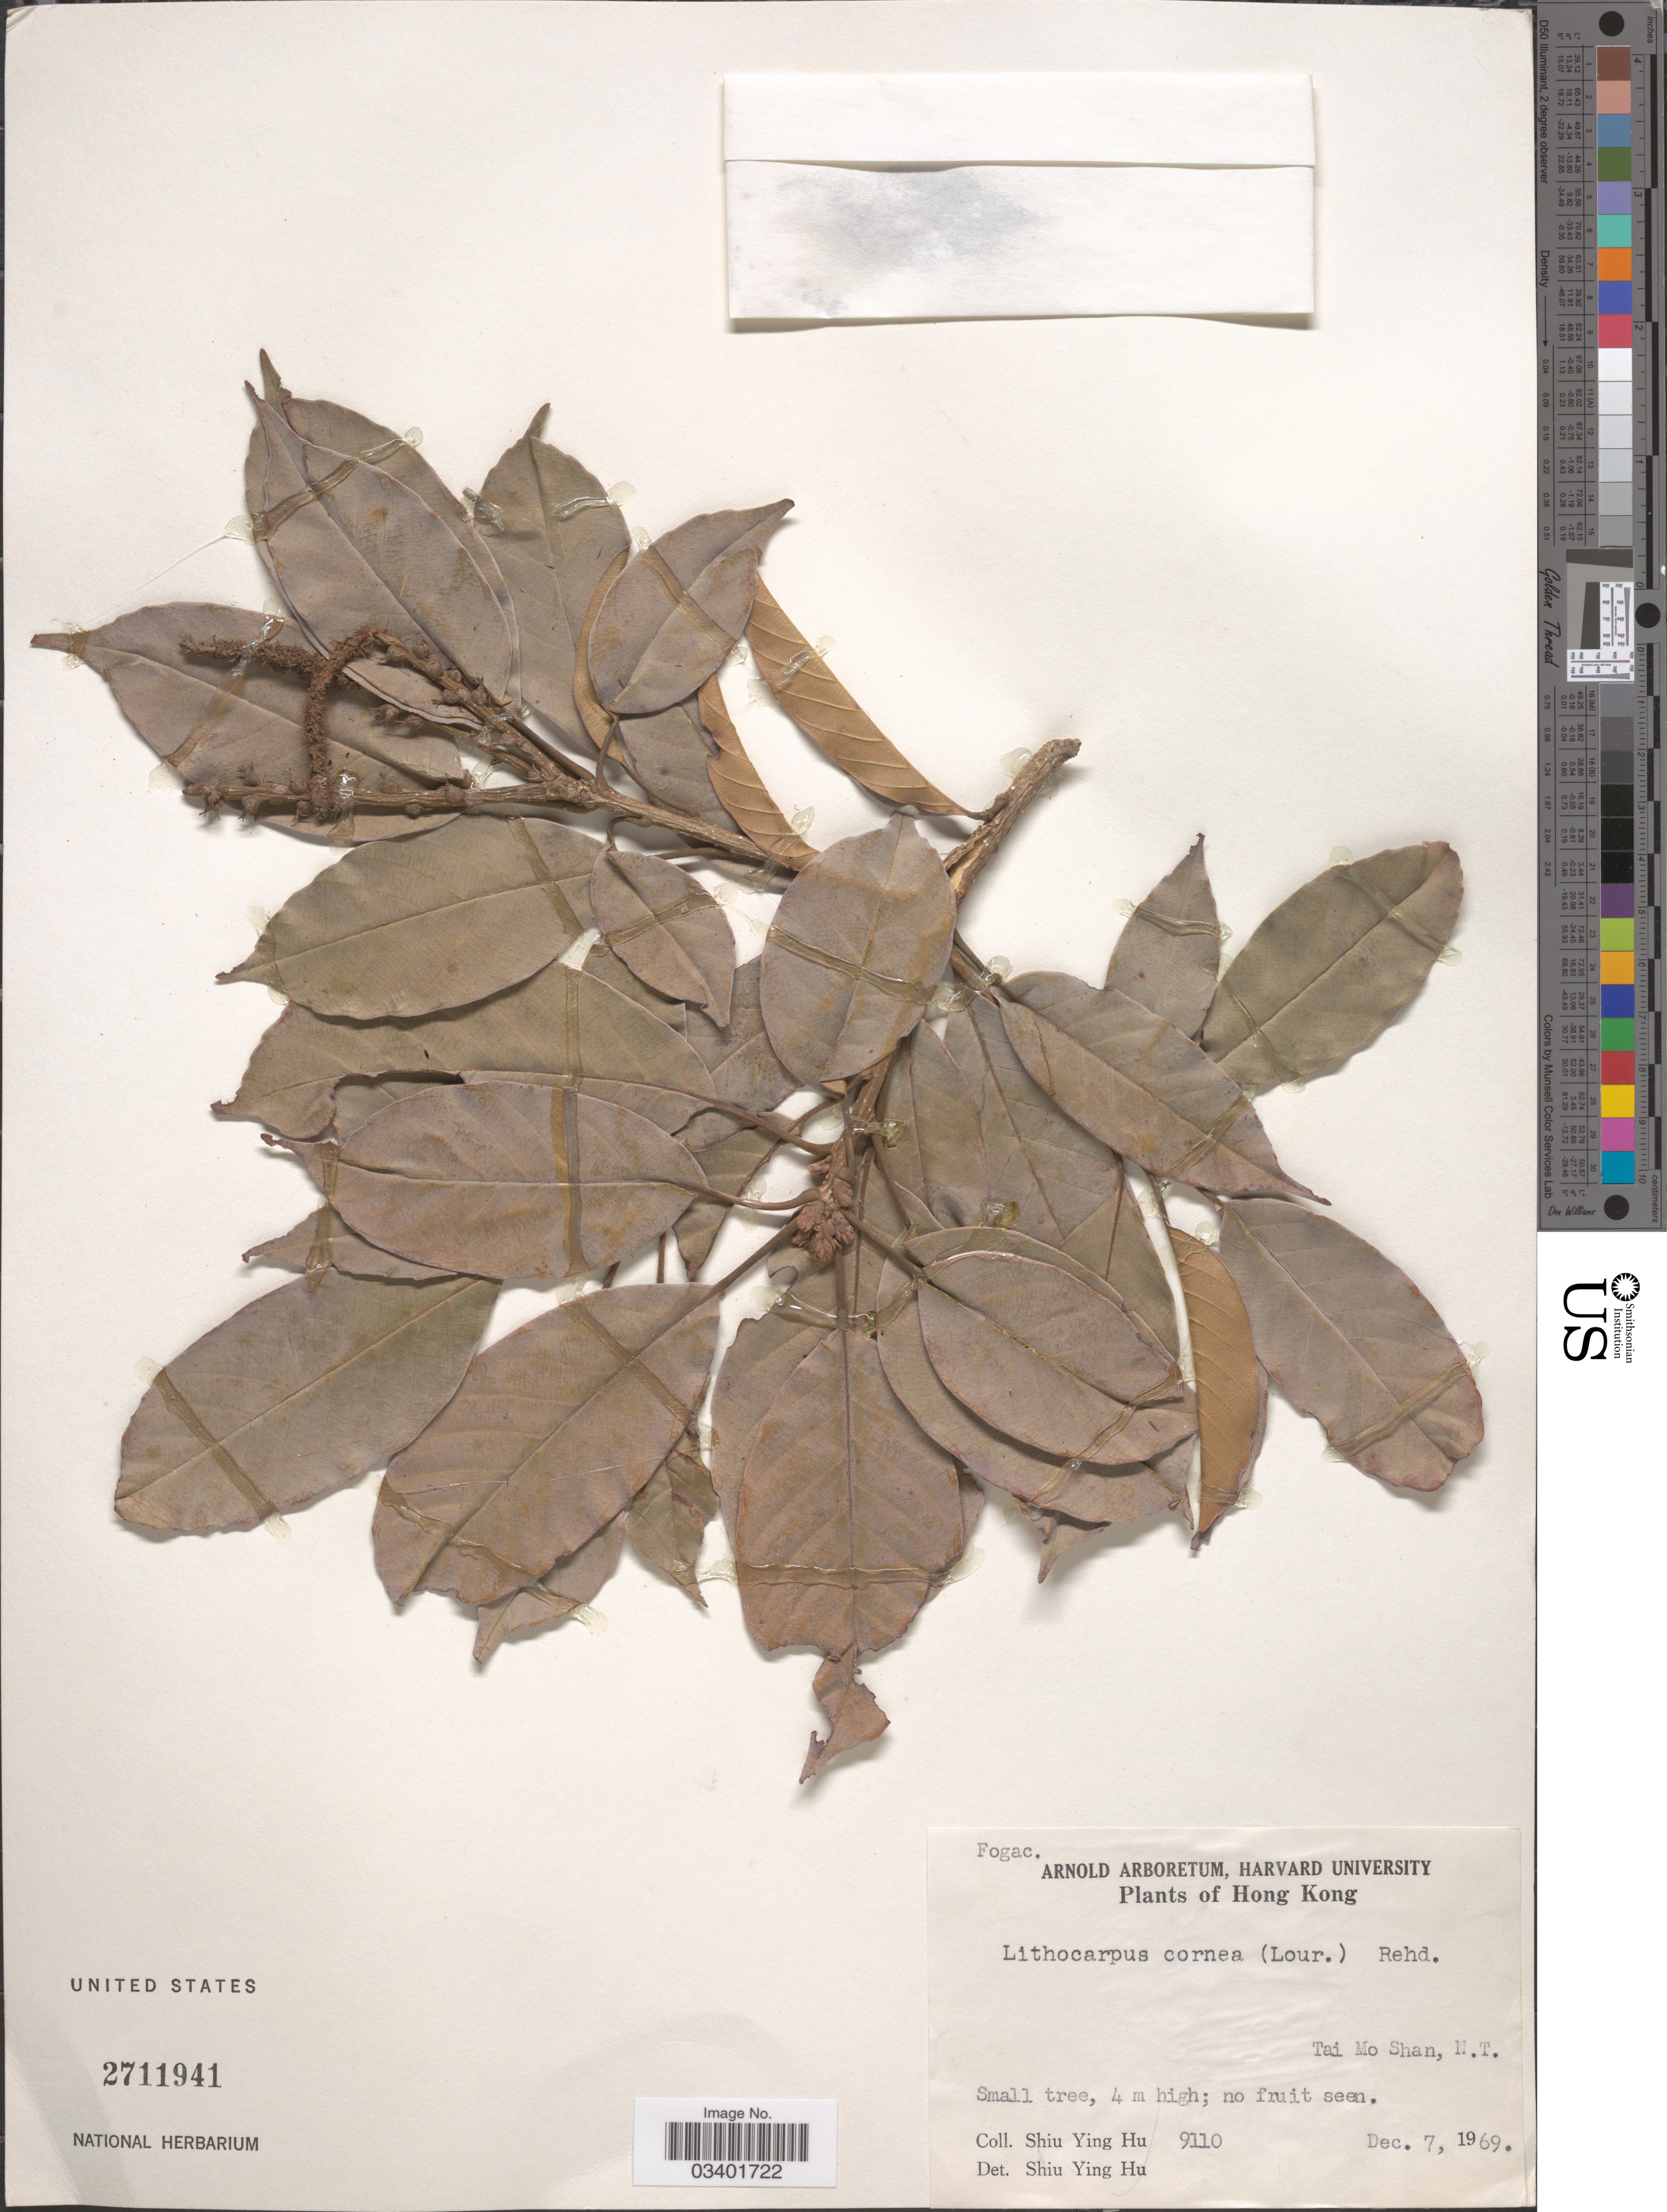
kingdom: Plantae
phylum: Tracheophyta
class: Magnoliopsida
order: Fagales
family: Fagaceae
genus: Lithocarpus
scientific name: Lithocarpus corneus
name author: (Lour.) Rehder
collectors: S. Y. Hu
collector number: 9110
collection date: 1969-12-07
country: China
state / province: Hong Kong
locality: Tai Mo Shan, N. T.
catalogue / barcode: US 2711941